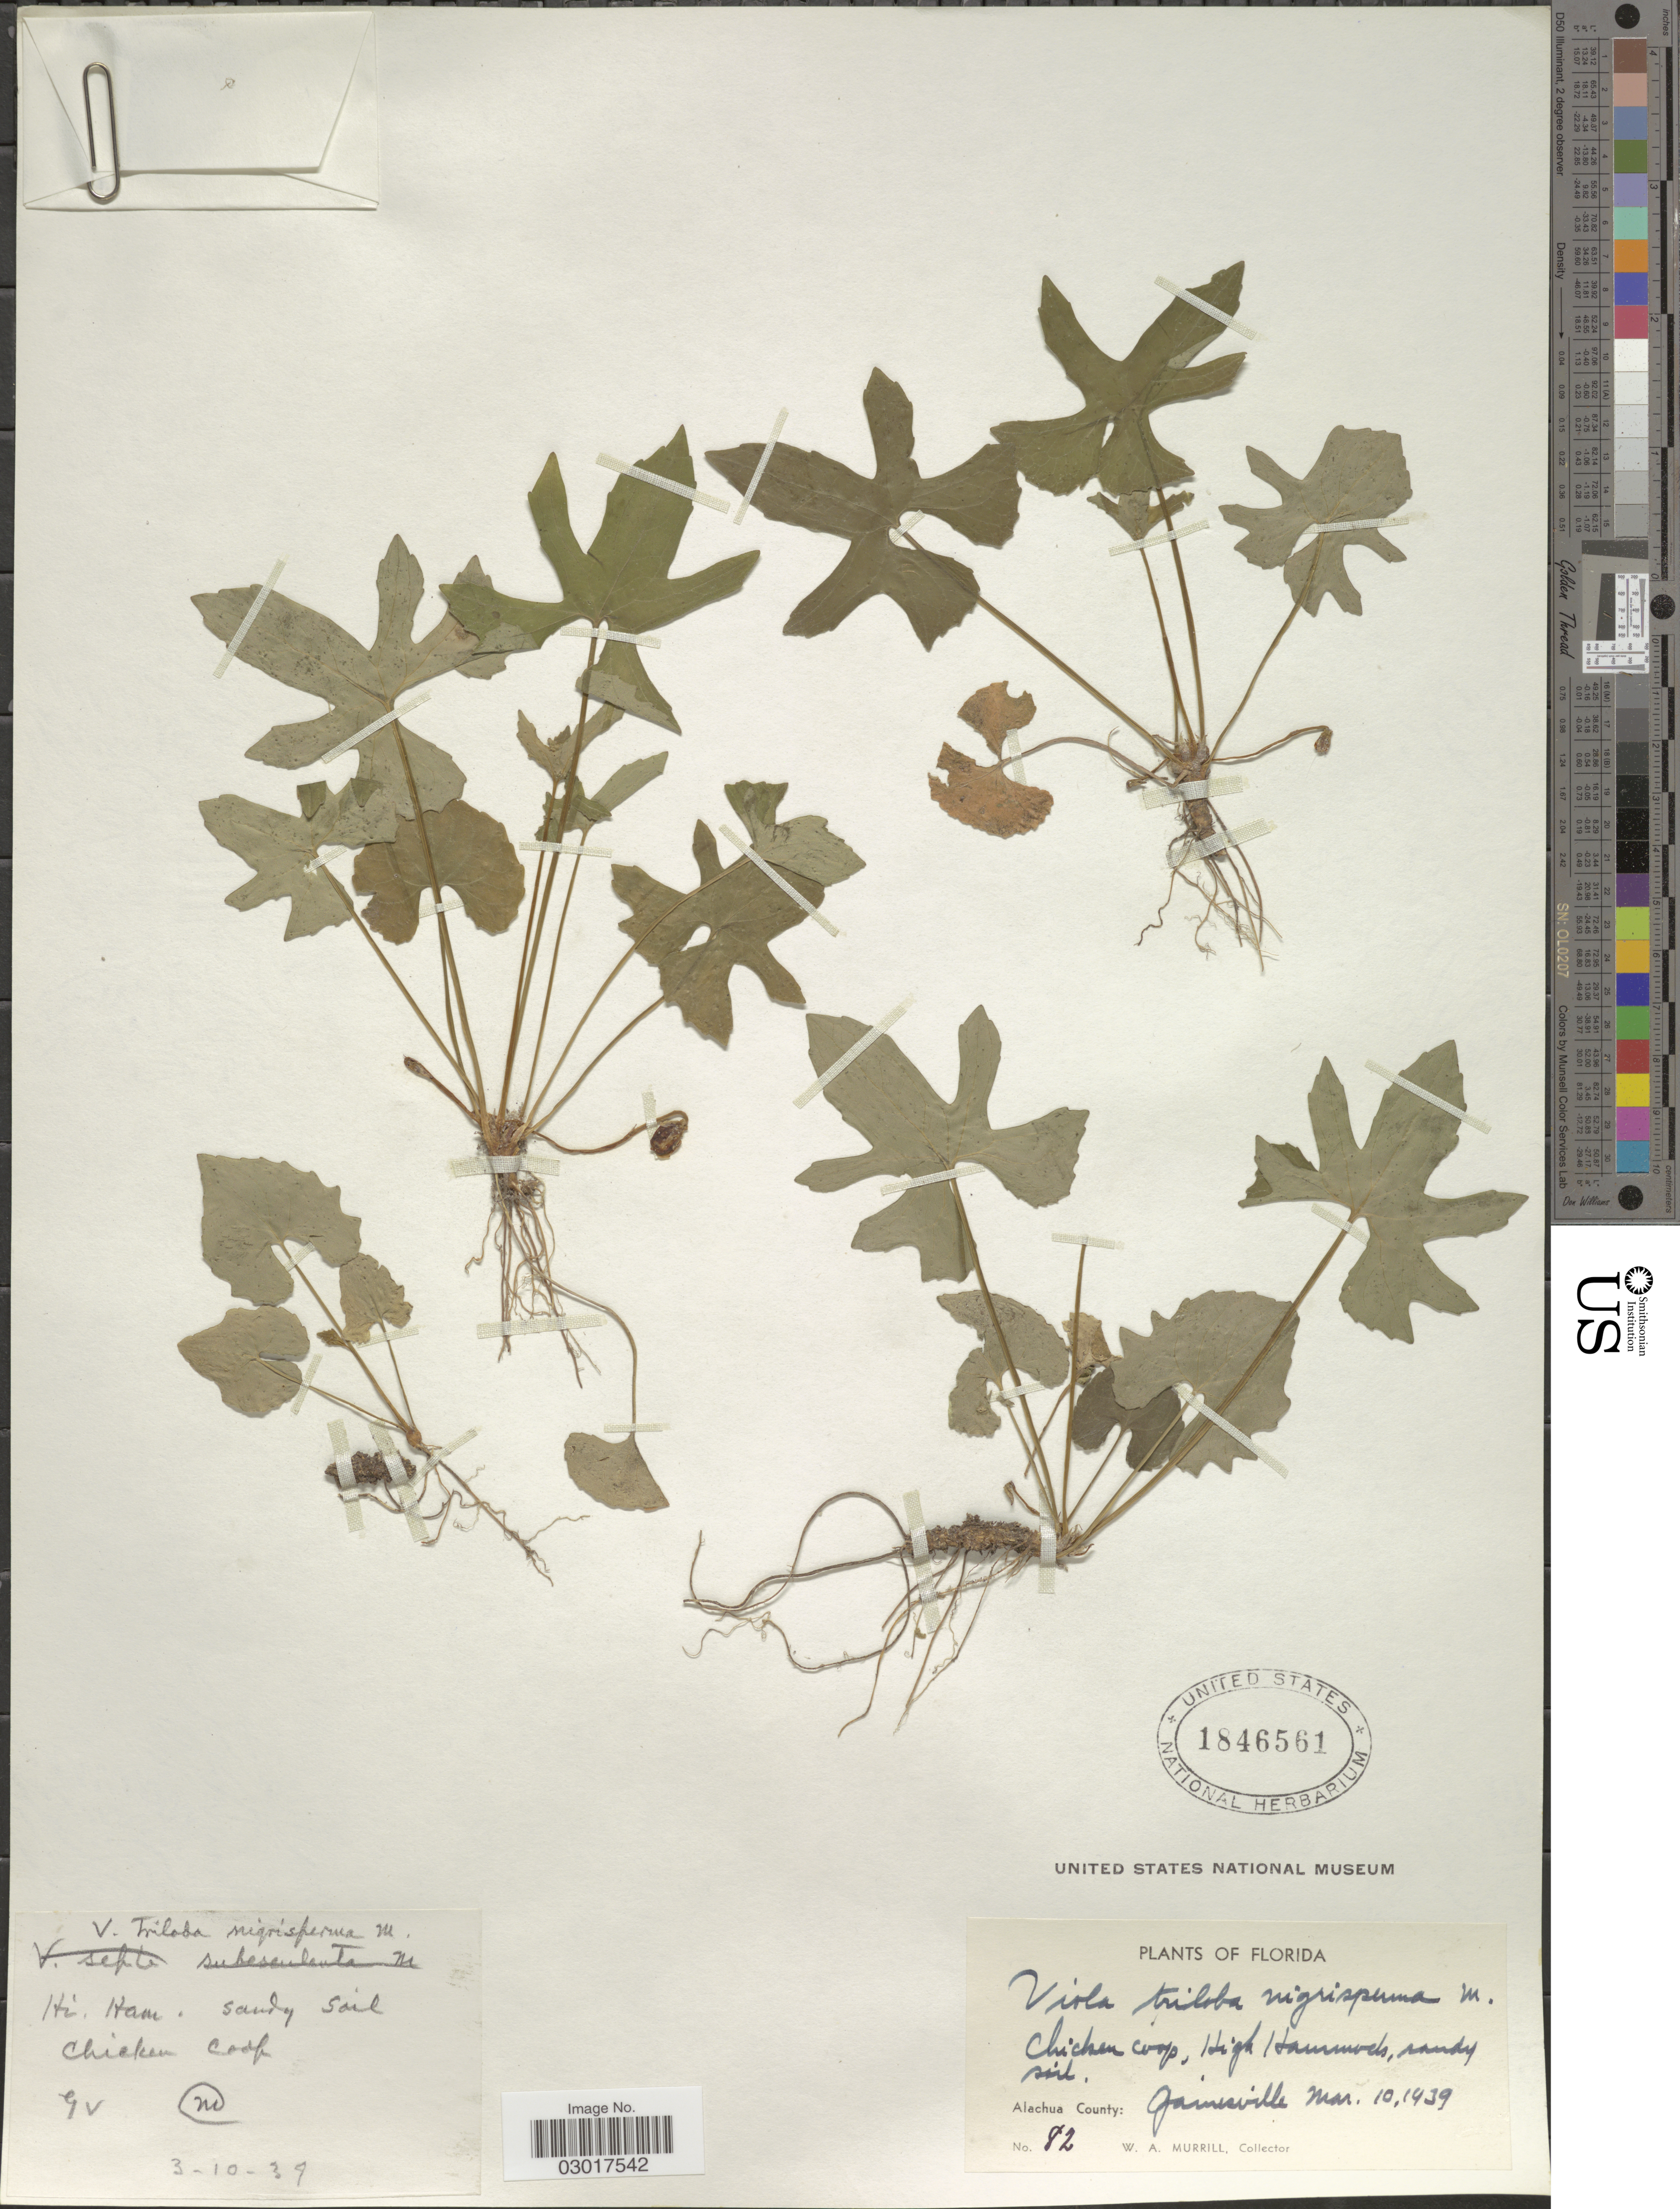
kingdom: Plantae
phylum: Tracheophyta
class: Magnoliopsida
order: Malpighiales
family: Violaceae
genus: Viola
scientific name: Viola triloba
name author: Schwein.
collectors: W. A. Murrill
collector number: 82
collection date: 1939-03-10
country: United States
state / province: Florida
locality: Chicken coop. High Hammock, sandy soil. Alachua County: Gainesville.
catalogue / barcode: US 1846561